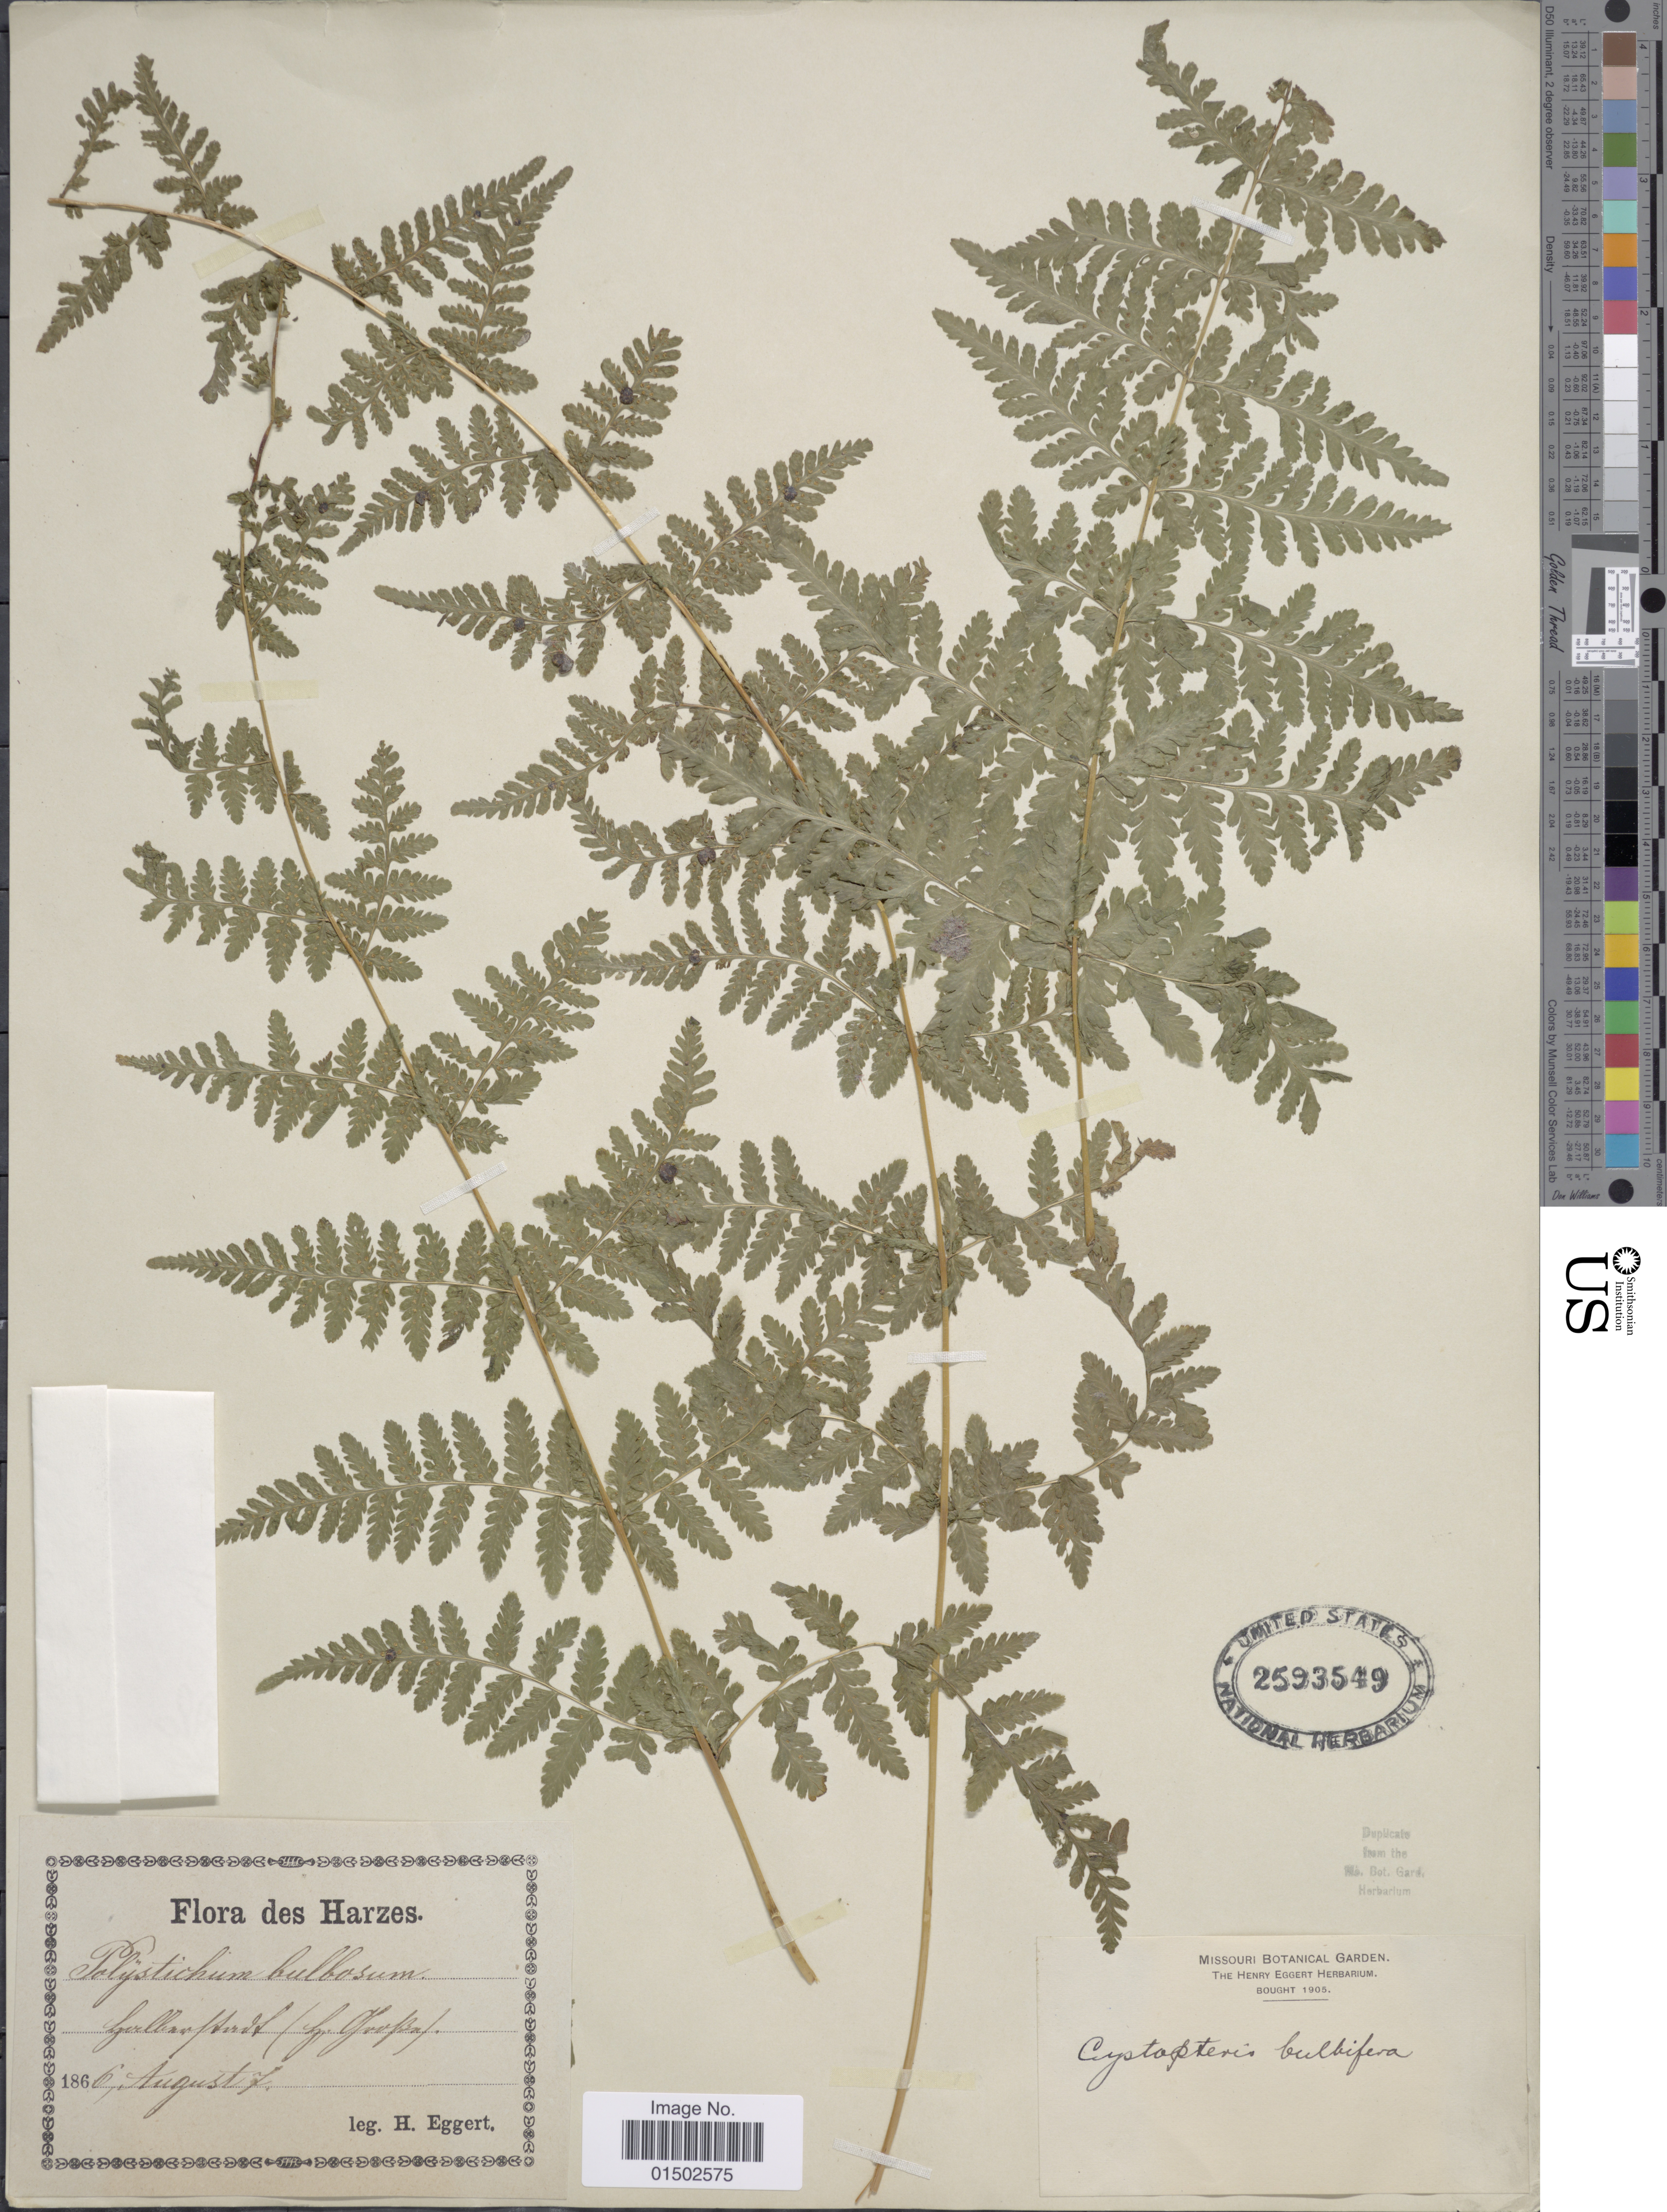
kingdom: Plantae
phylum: Tracheophyta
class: Polypodiopsida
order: Polypodiales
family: Cystopteridaceae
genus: Cystopteris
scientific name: Cystopteris bulbifera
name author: (L.) Bernh.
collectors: H. Eggert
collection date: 1866-08-07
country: Germany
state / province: Sachsen-Anhalt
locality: Des Harzes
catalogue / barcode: US 2593549